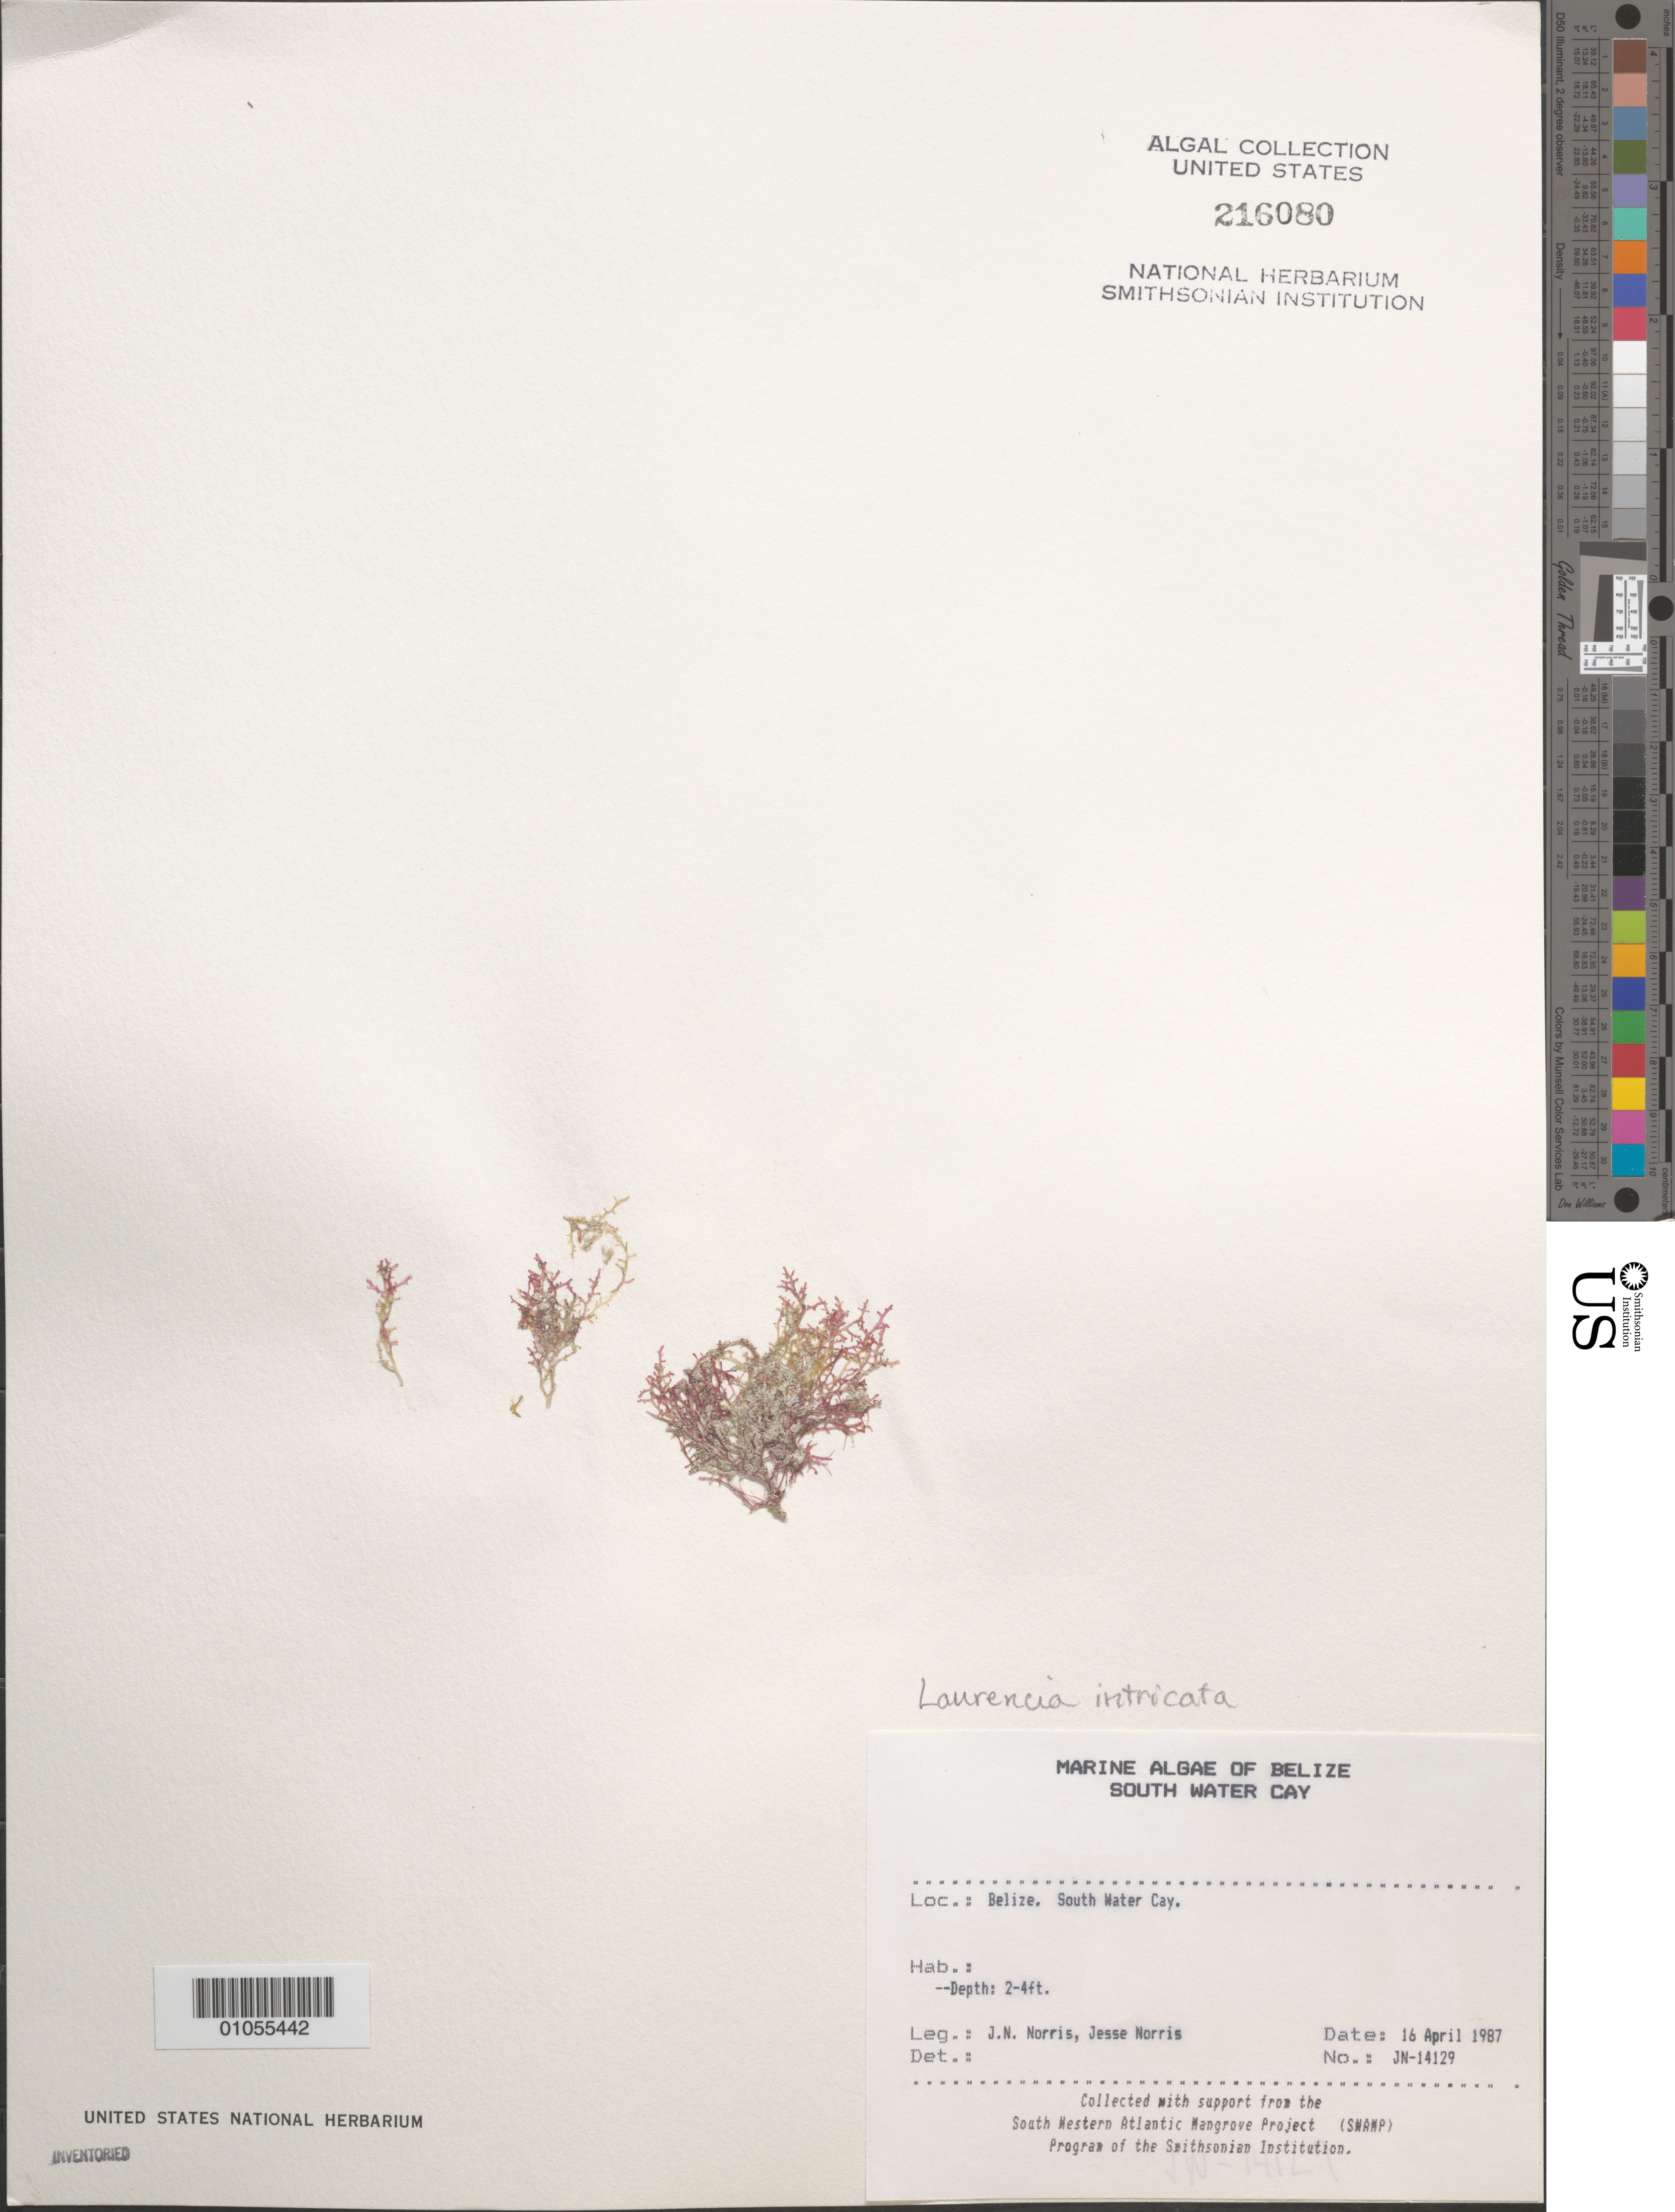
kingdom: Plantae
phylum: Rhodophyta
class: Florideophyceae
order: Ceramiales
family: Rhodomelaceae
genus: Laurencia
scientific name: Laurencia intricata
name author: J.V.Lamouroux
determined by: Norris, James N.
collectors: J. N. Norris & J. A. Norris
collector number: JN-14129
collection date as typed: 16 Apr 1987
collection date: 1987-04-16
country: Belize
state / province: Stann Creek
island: South Water Cay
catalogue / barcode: US 216080